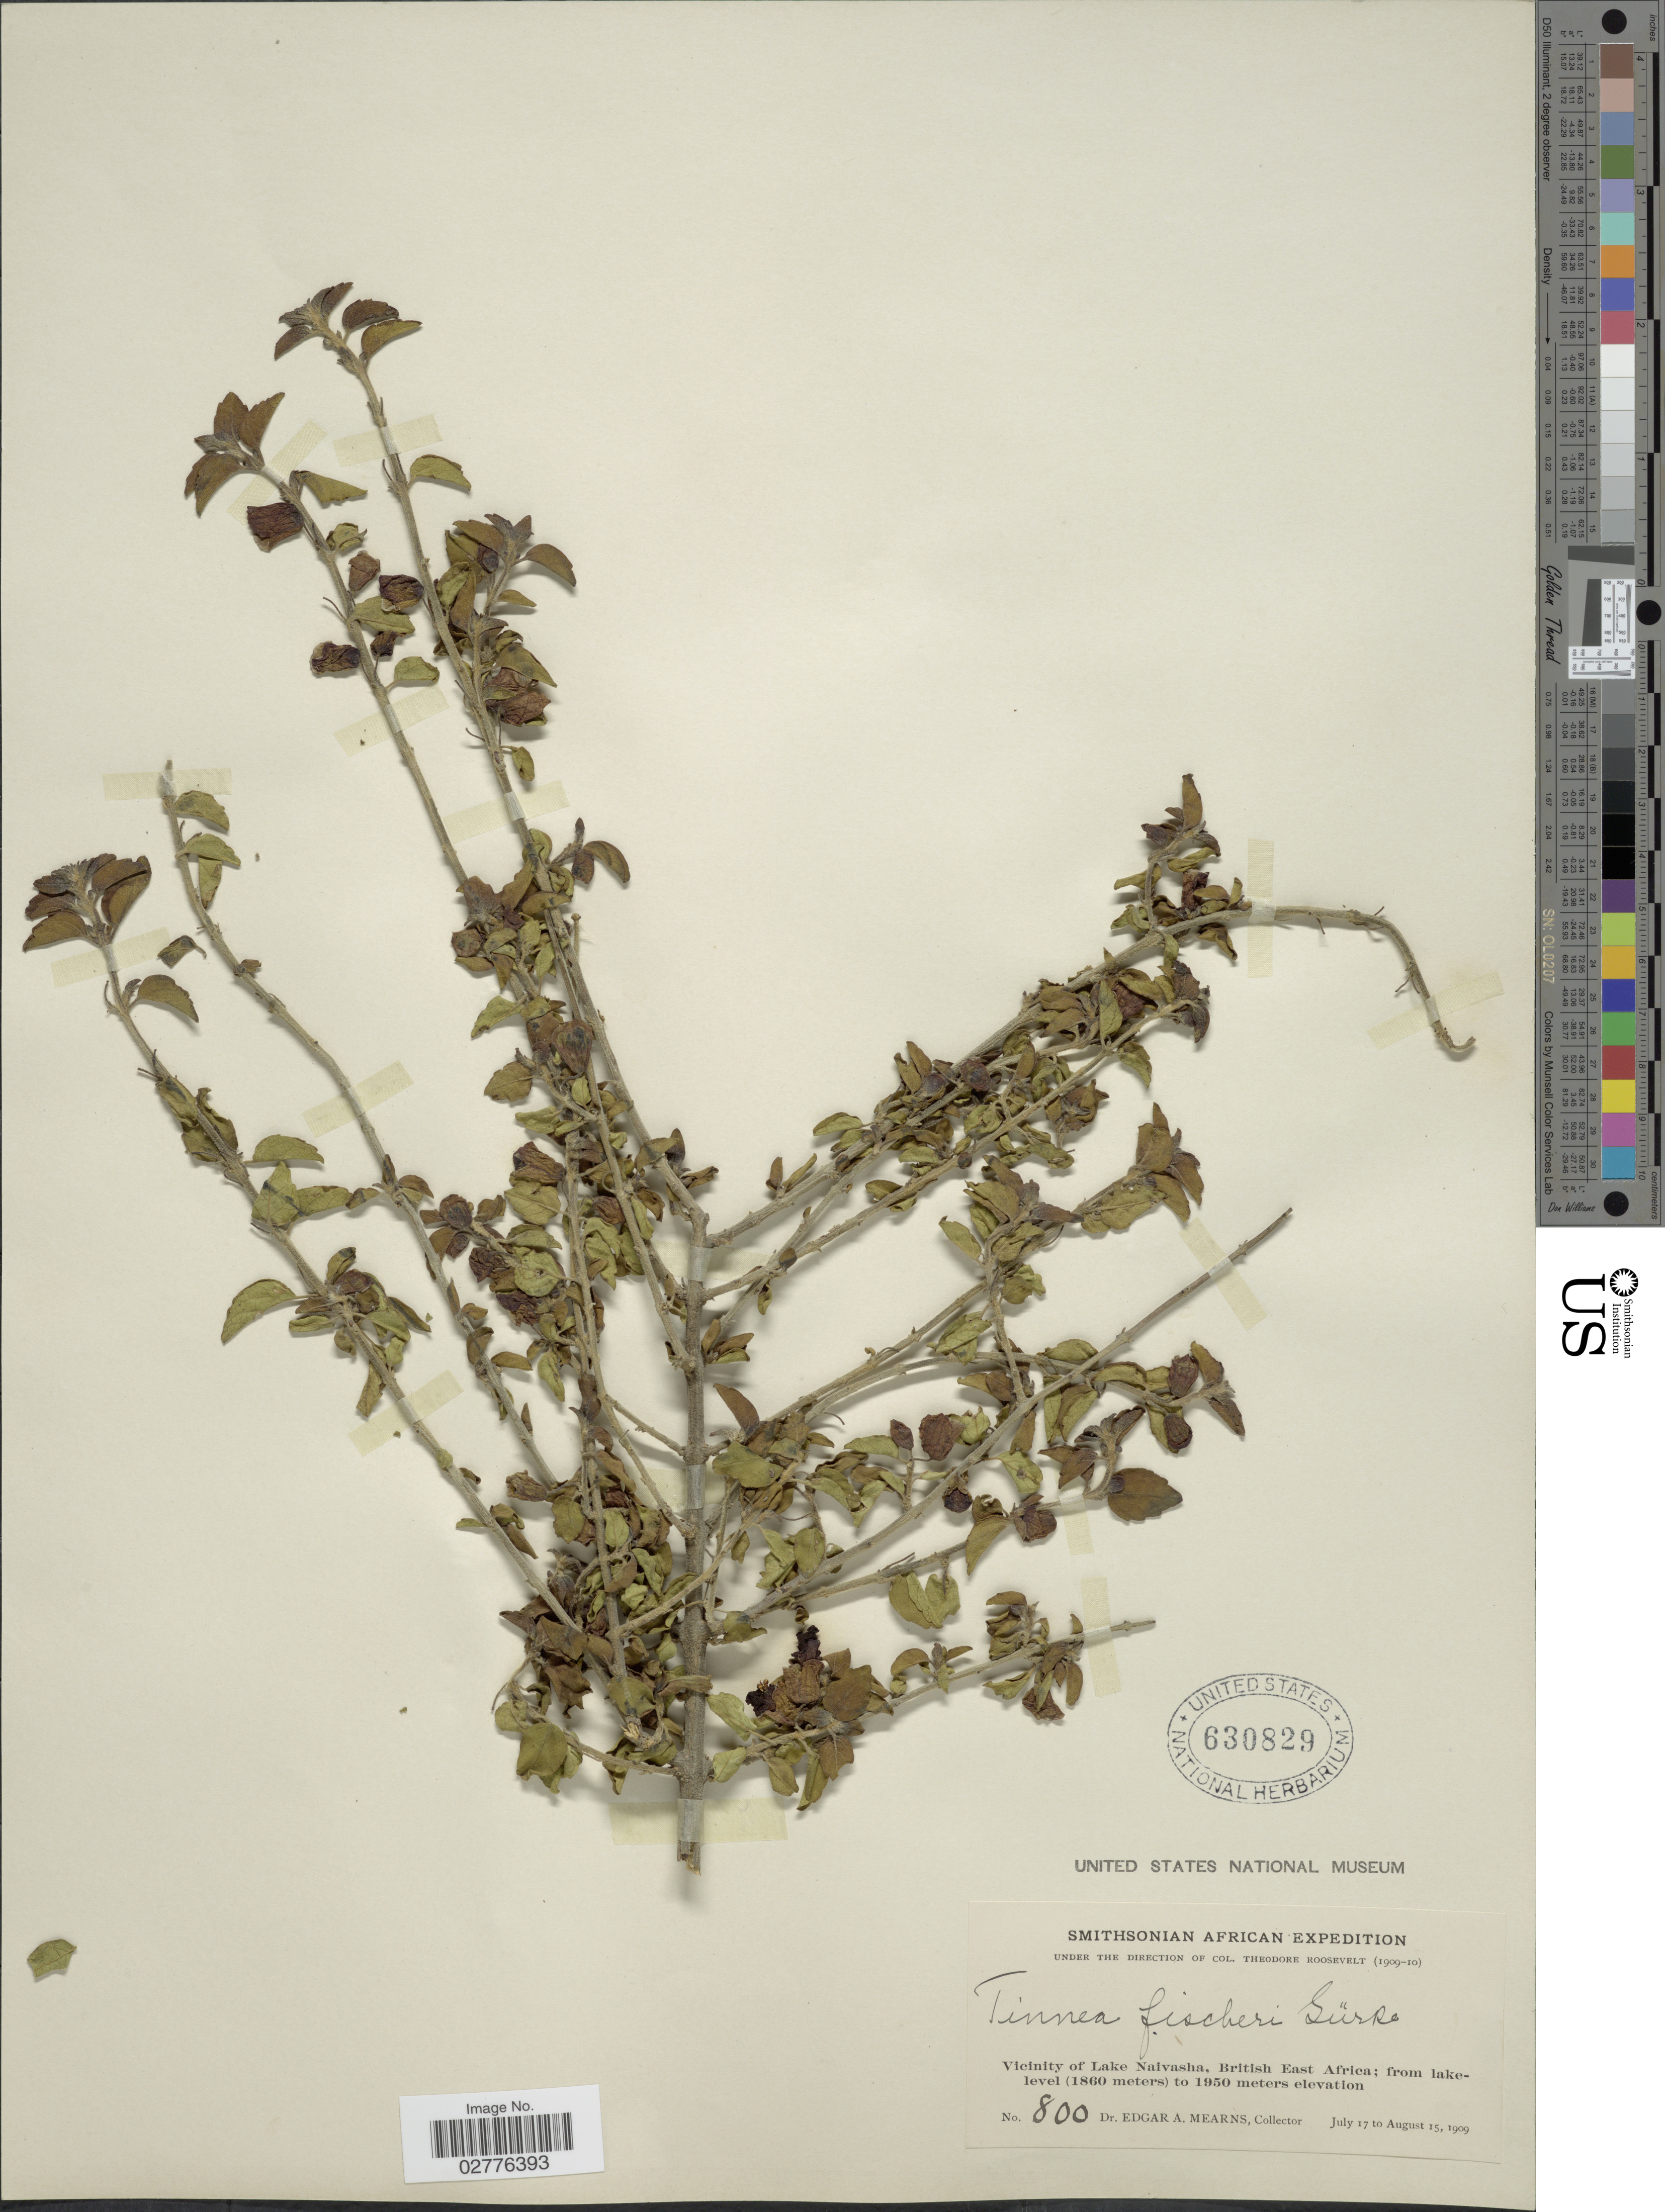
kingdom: Plantae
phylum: Tracheophyta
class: Magnoliopsida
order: Lamiales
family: Lamiaceae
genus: Tinnea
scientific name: Tinnea fischeri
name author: Gürke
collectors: E. A. Mearns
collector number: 800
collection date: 1909-07-17/1909-08-15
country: Kenya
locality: Vicinity of Lake Naivasha, British East Africa; from lake-level.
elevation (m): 1860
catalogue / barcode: US 630829